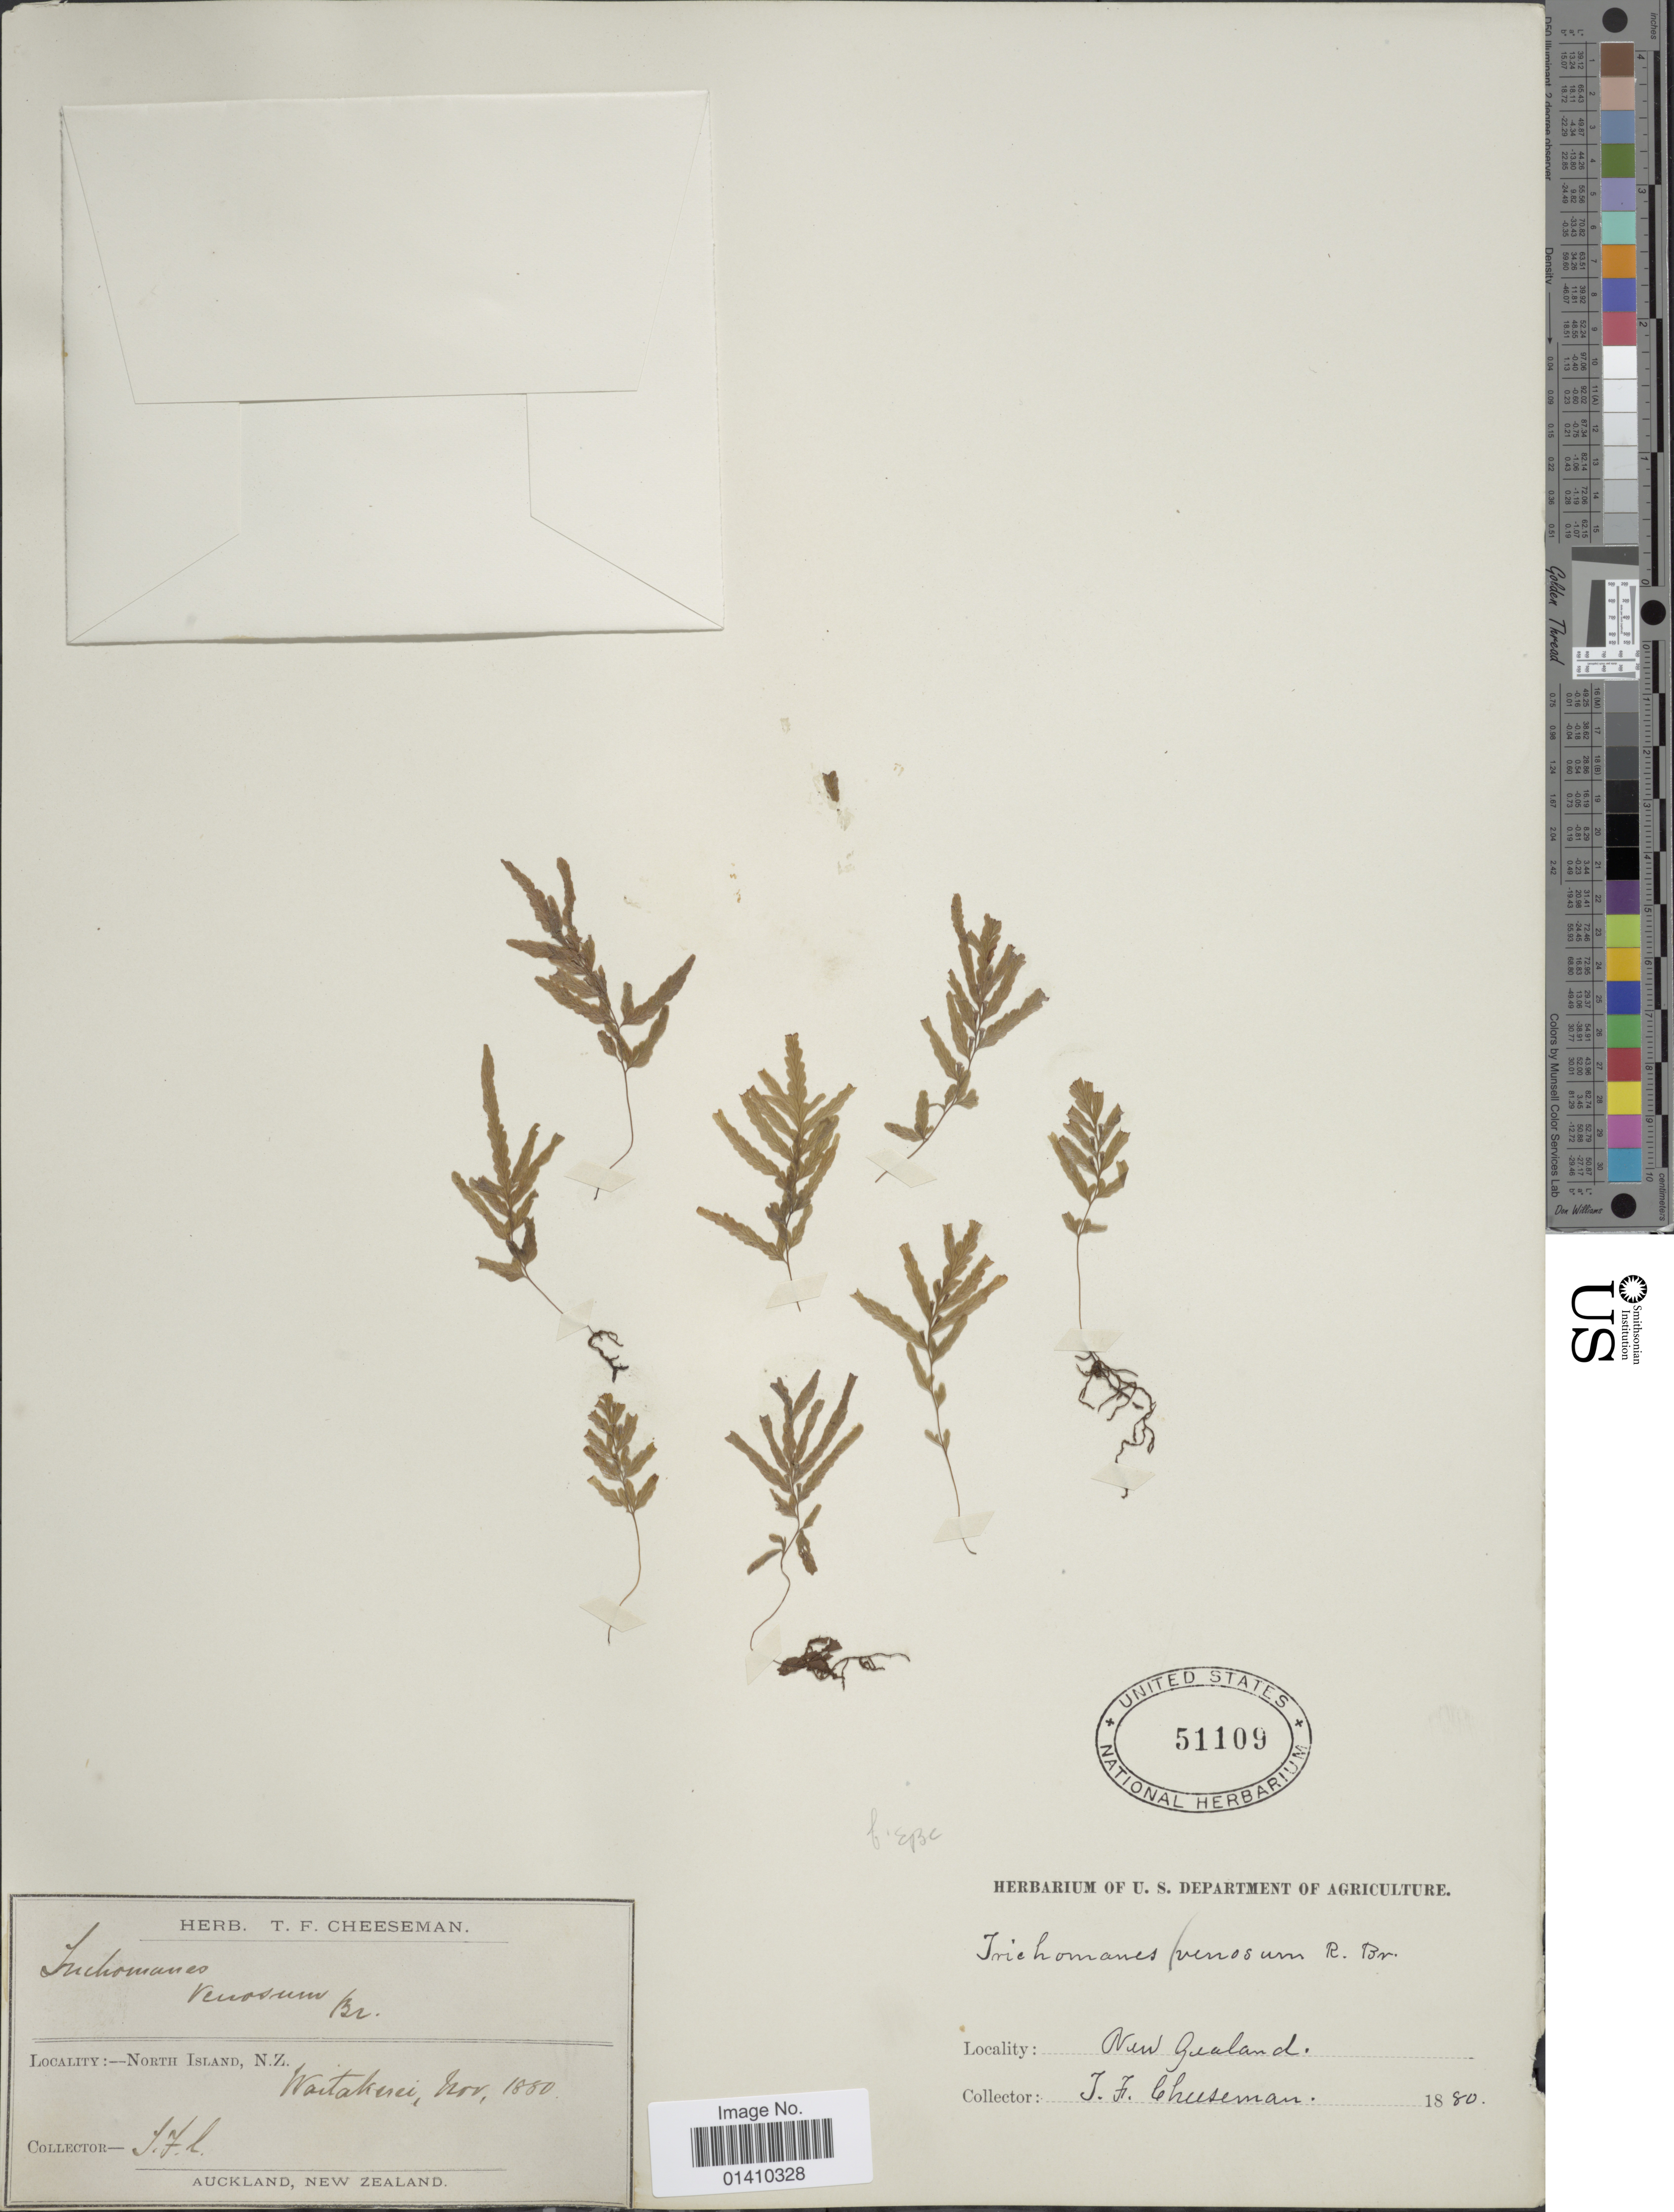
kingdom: Plantae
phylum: Tracheophyta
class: Polypodiopsida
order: Hymenophyllales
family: Hymenophyllaceae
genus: Polyphlebium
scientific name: Polyphlebium venosum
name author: (R. Br.) Copel.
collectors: T. F. Cheeseman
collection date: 1880-11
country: New Zealand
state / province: Auckland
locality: North Island, Waitakerei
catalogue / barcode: US 51109